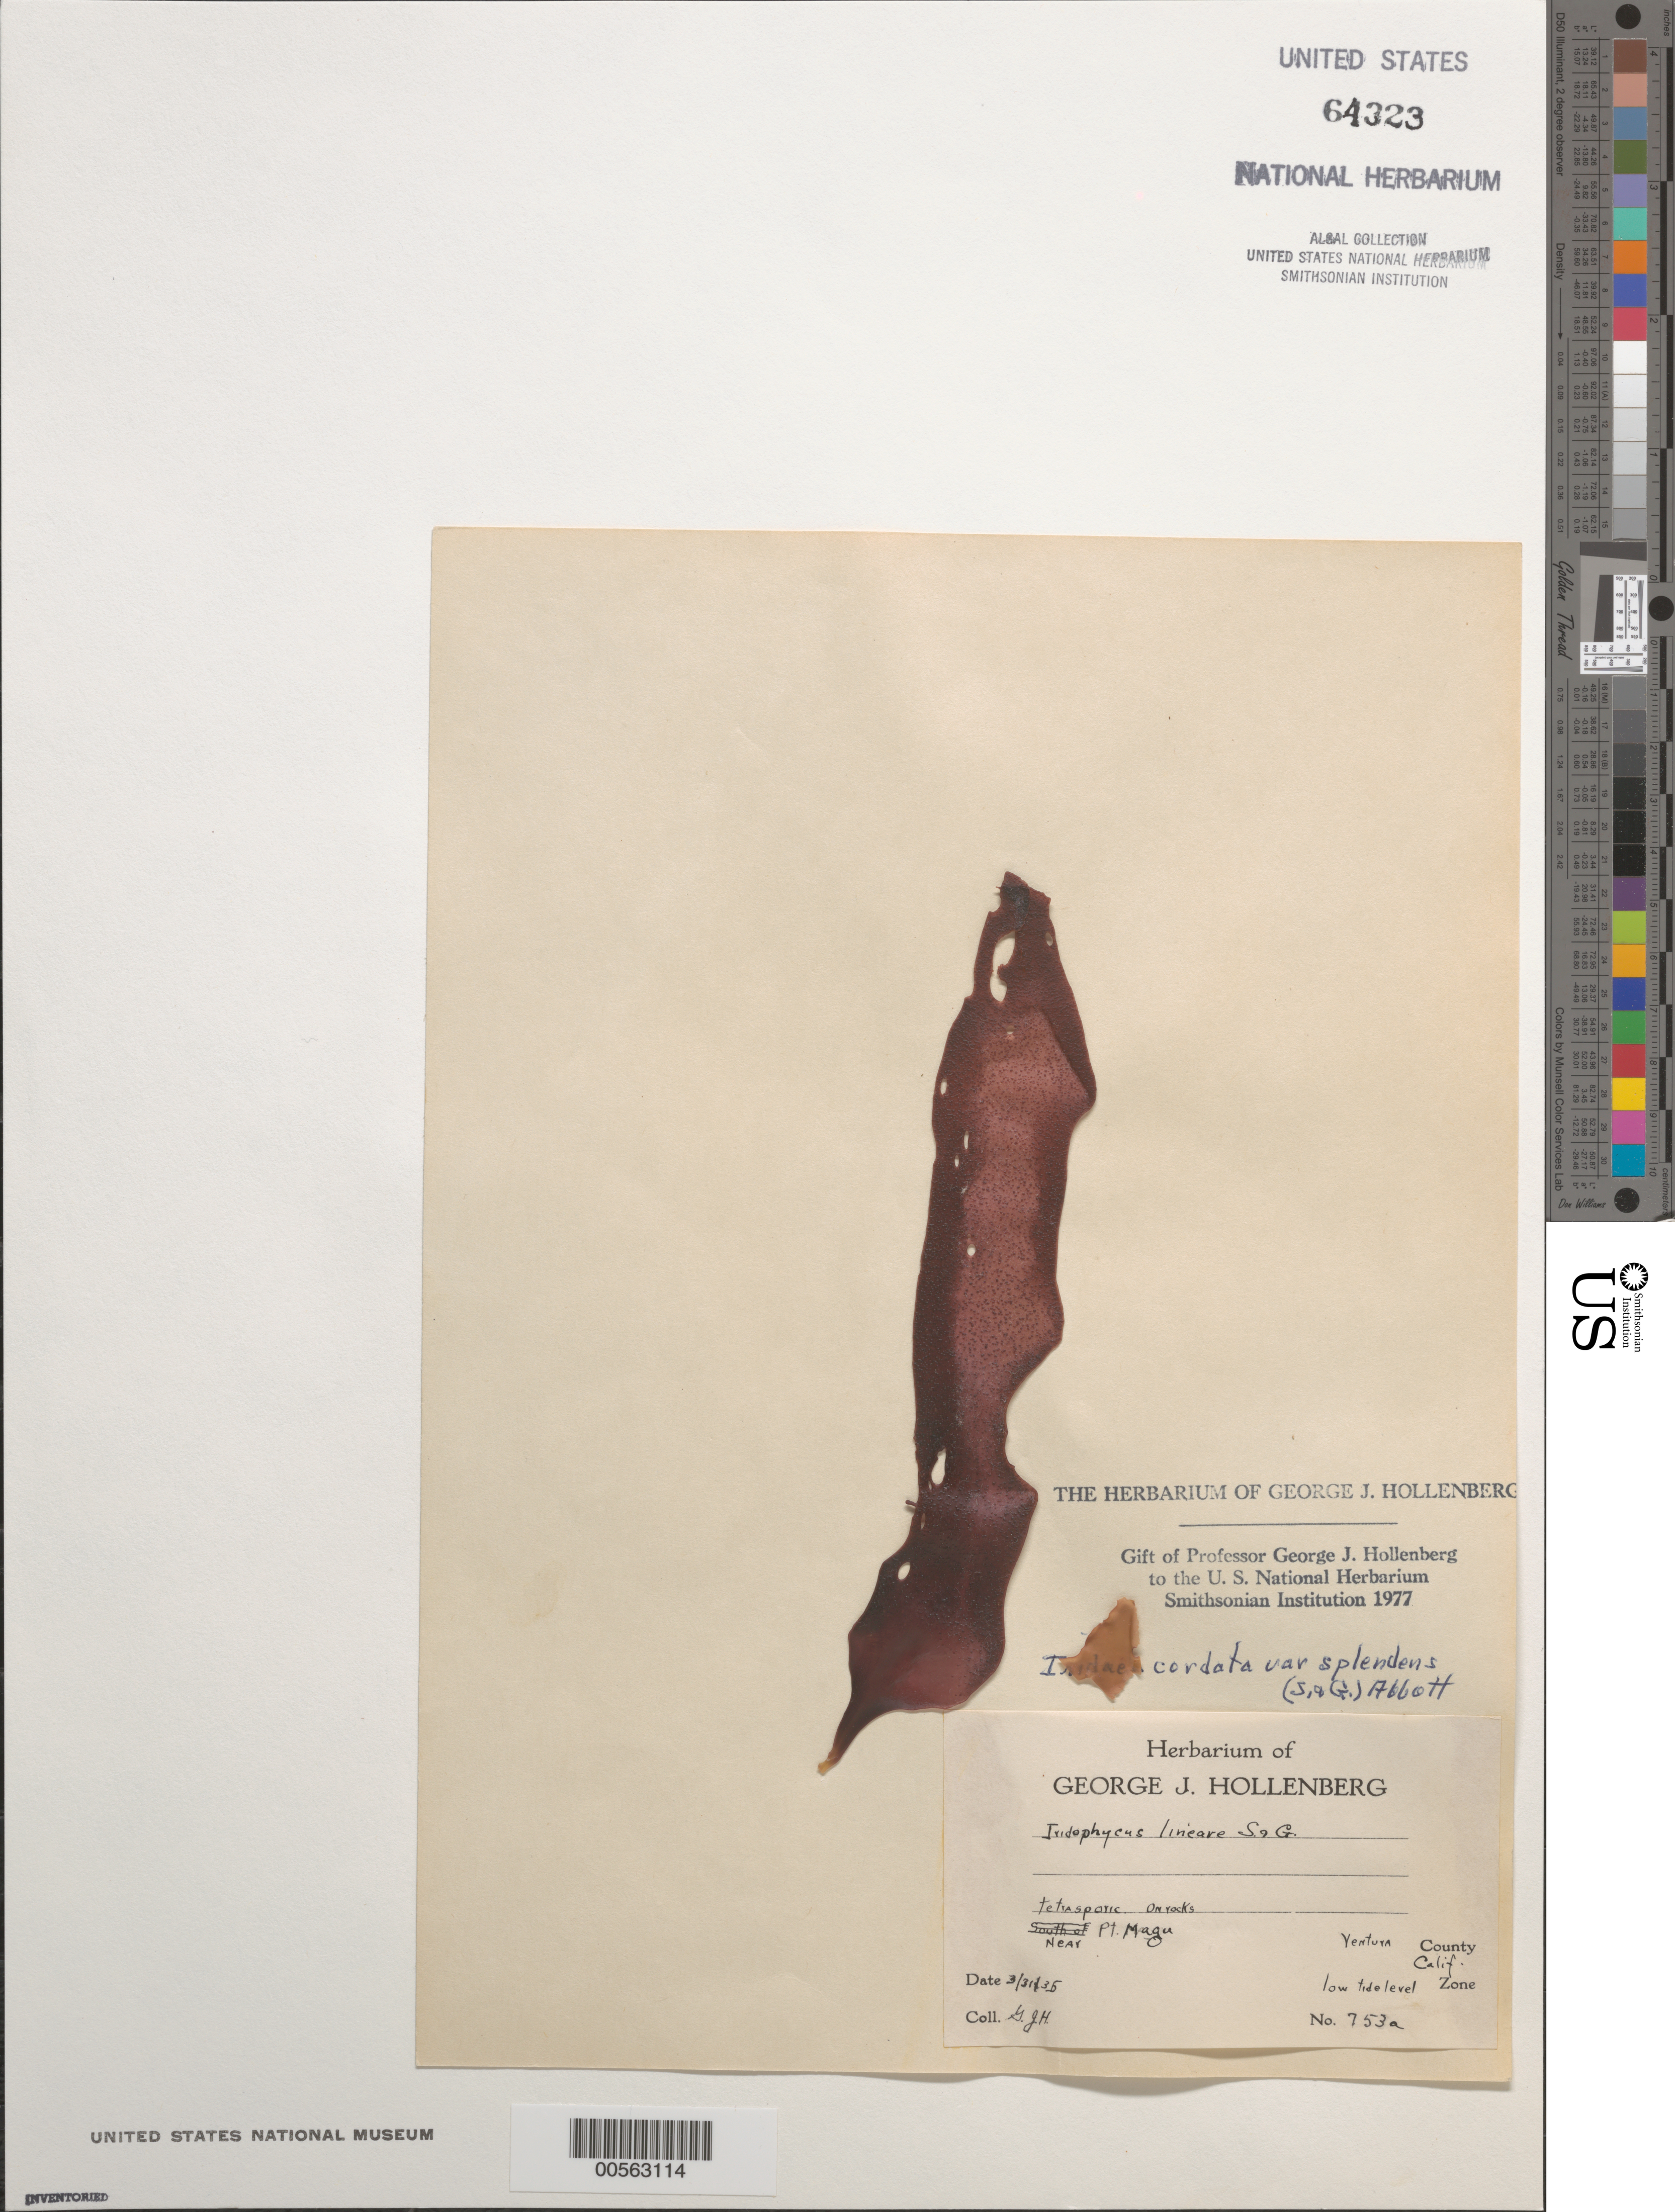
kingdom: Plantae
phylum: Rhodophyta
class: Florideophyceae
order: Gigartinales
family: Gigartinaceae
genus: Iridaea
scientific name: Iridaea cordata var. splendens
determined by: Hollenberg, George J.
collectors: G. Hollenberg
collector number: GJH 753a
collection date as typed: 31 Mar 1935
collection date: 1935-03-31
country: United States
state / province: California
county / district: Ventura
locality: Near Point Mugu (Pt. Magu)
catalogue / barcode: US 64323